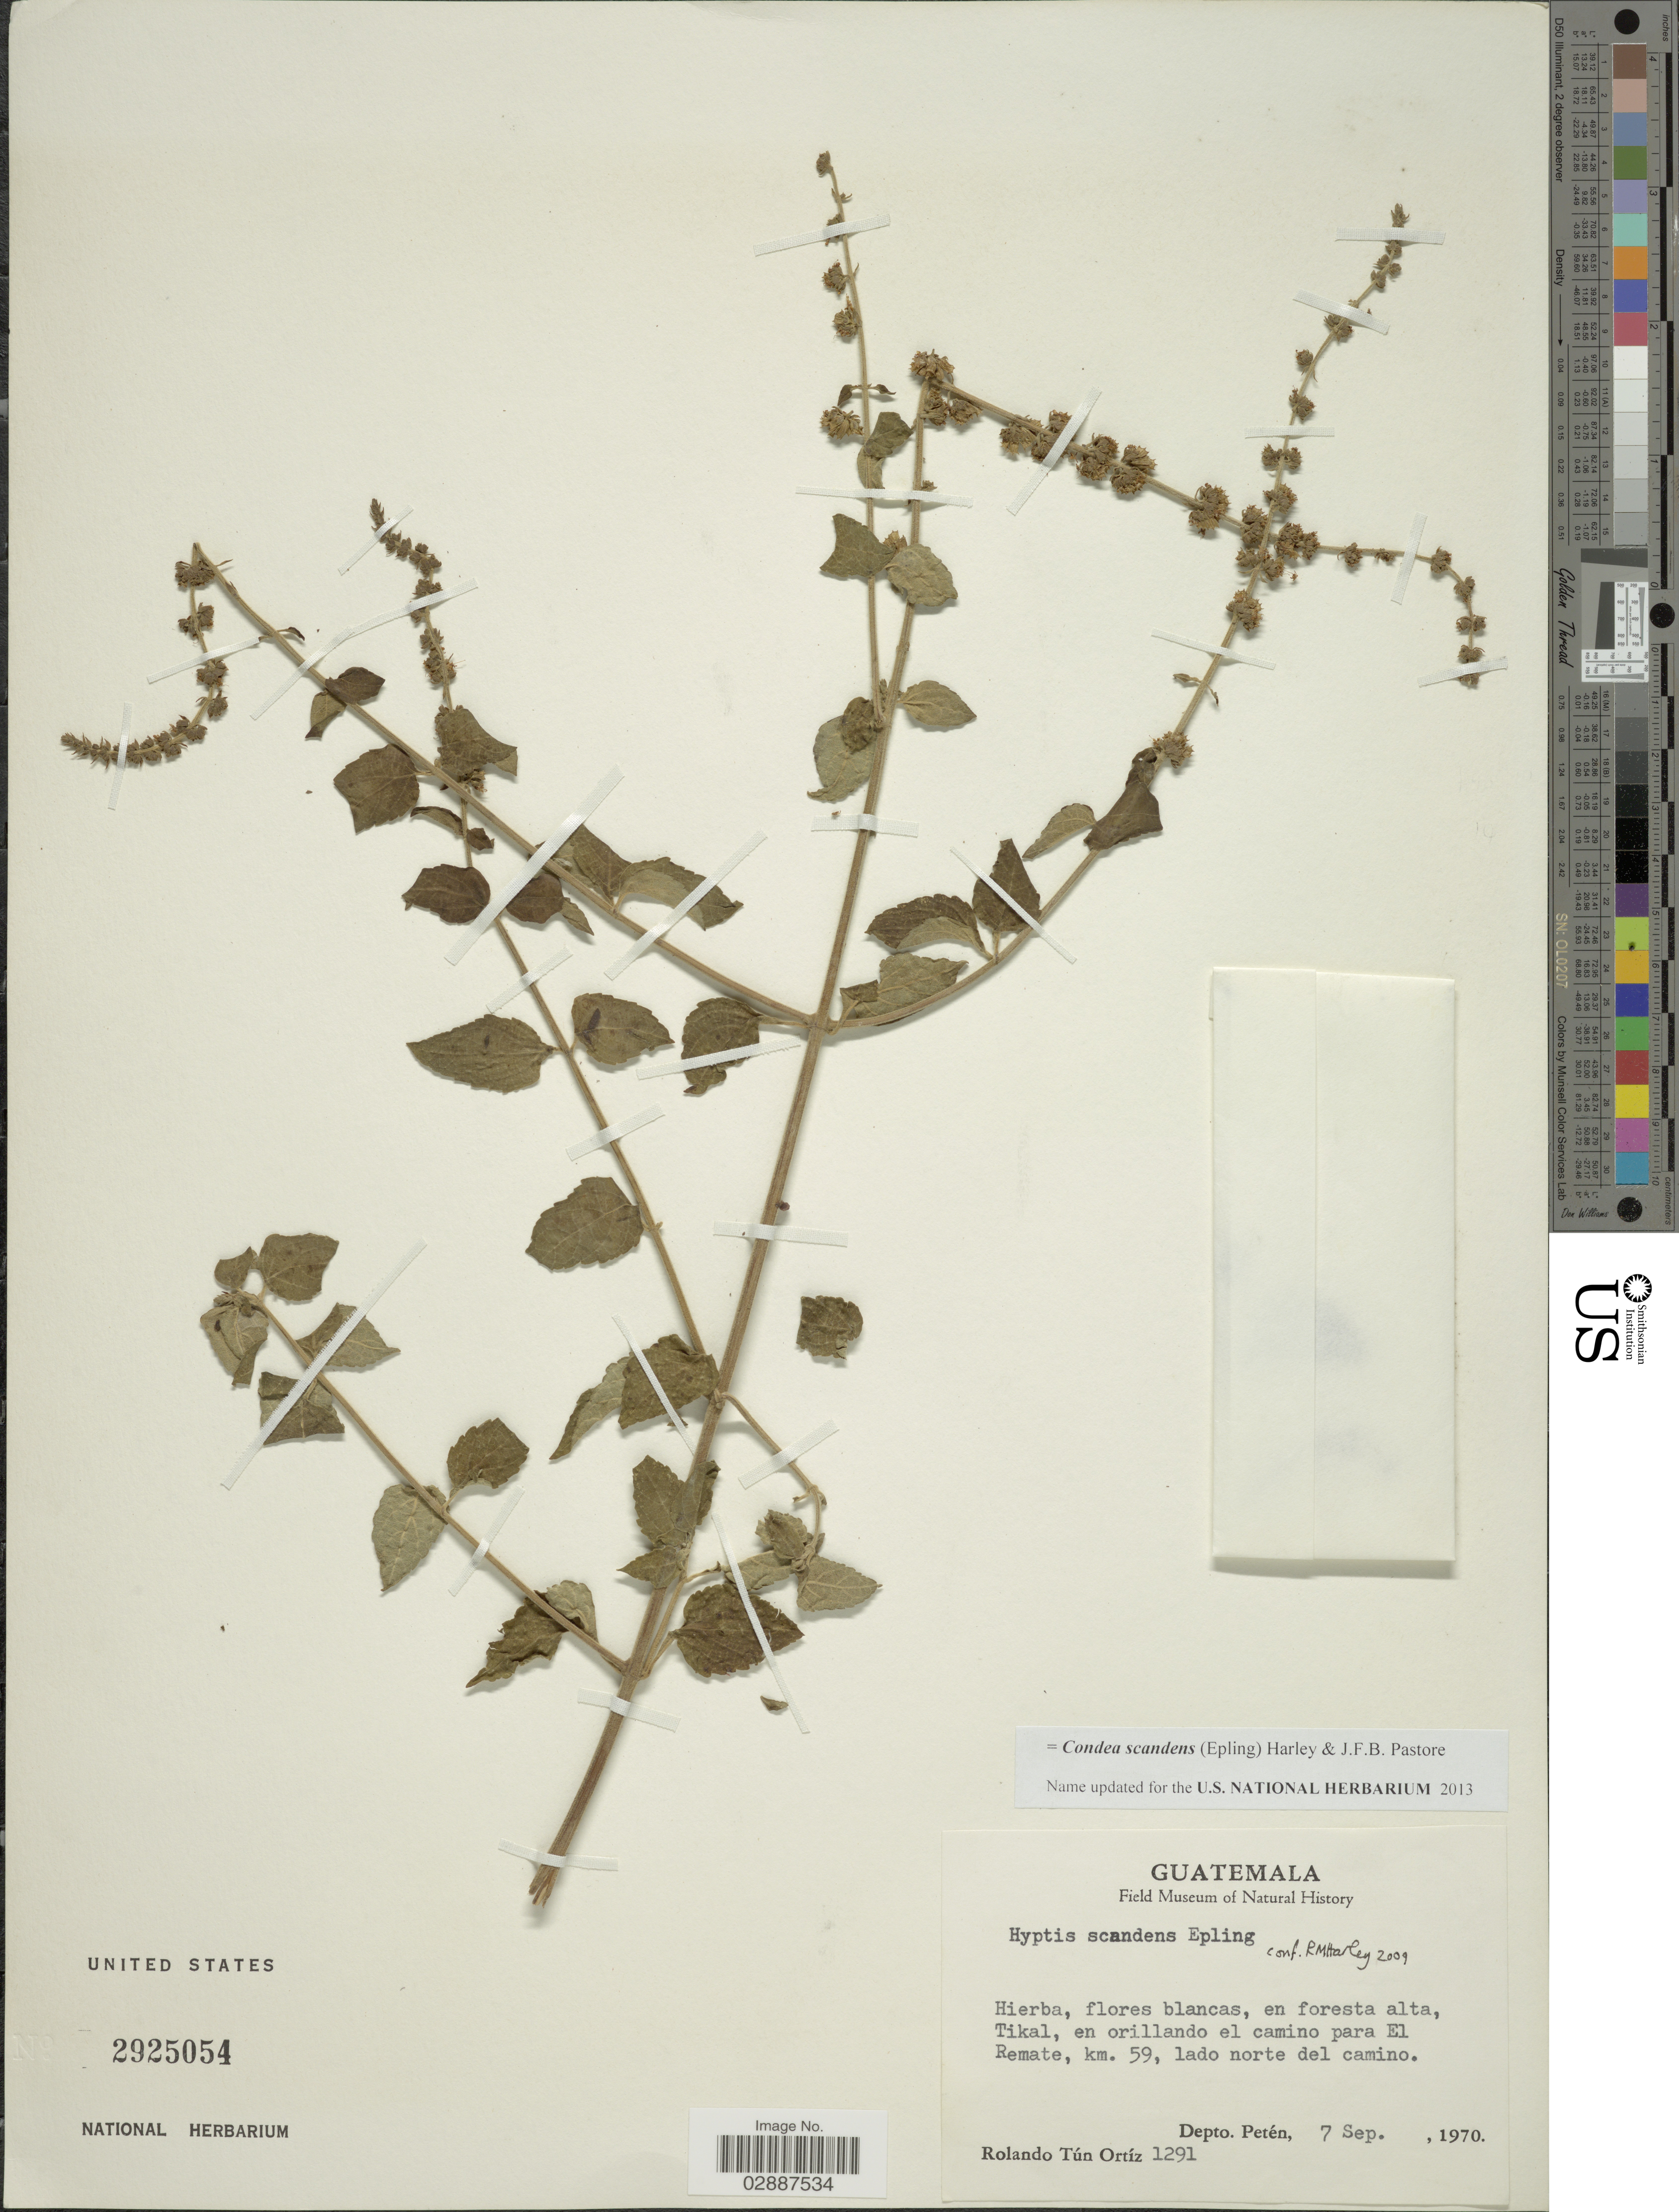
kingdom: Plantae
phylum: Tracheophyta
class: Magnoliopsida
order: Lamiales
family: Lamiaceae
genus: Condea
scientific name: Condea scandens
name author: (Epling) Harley & J.F.B. Pastore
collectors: R. T. Ortíz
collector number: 1291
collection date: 1970-09-07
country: Guatemala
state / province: El Petén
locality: En foresta alta, Tikal, en orillando el camino para El Remate, km. 59, lado norte del camino. Depto. Petén.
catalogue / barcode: US 2925054